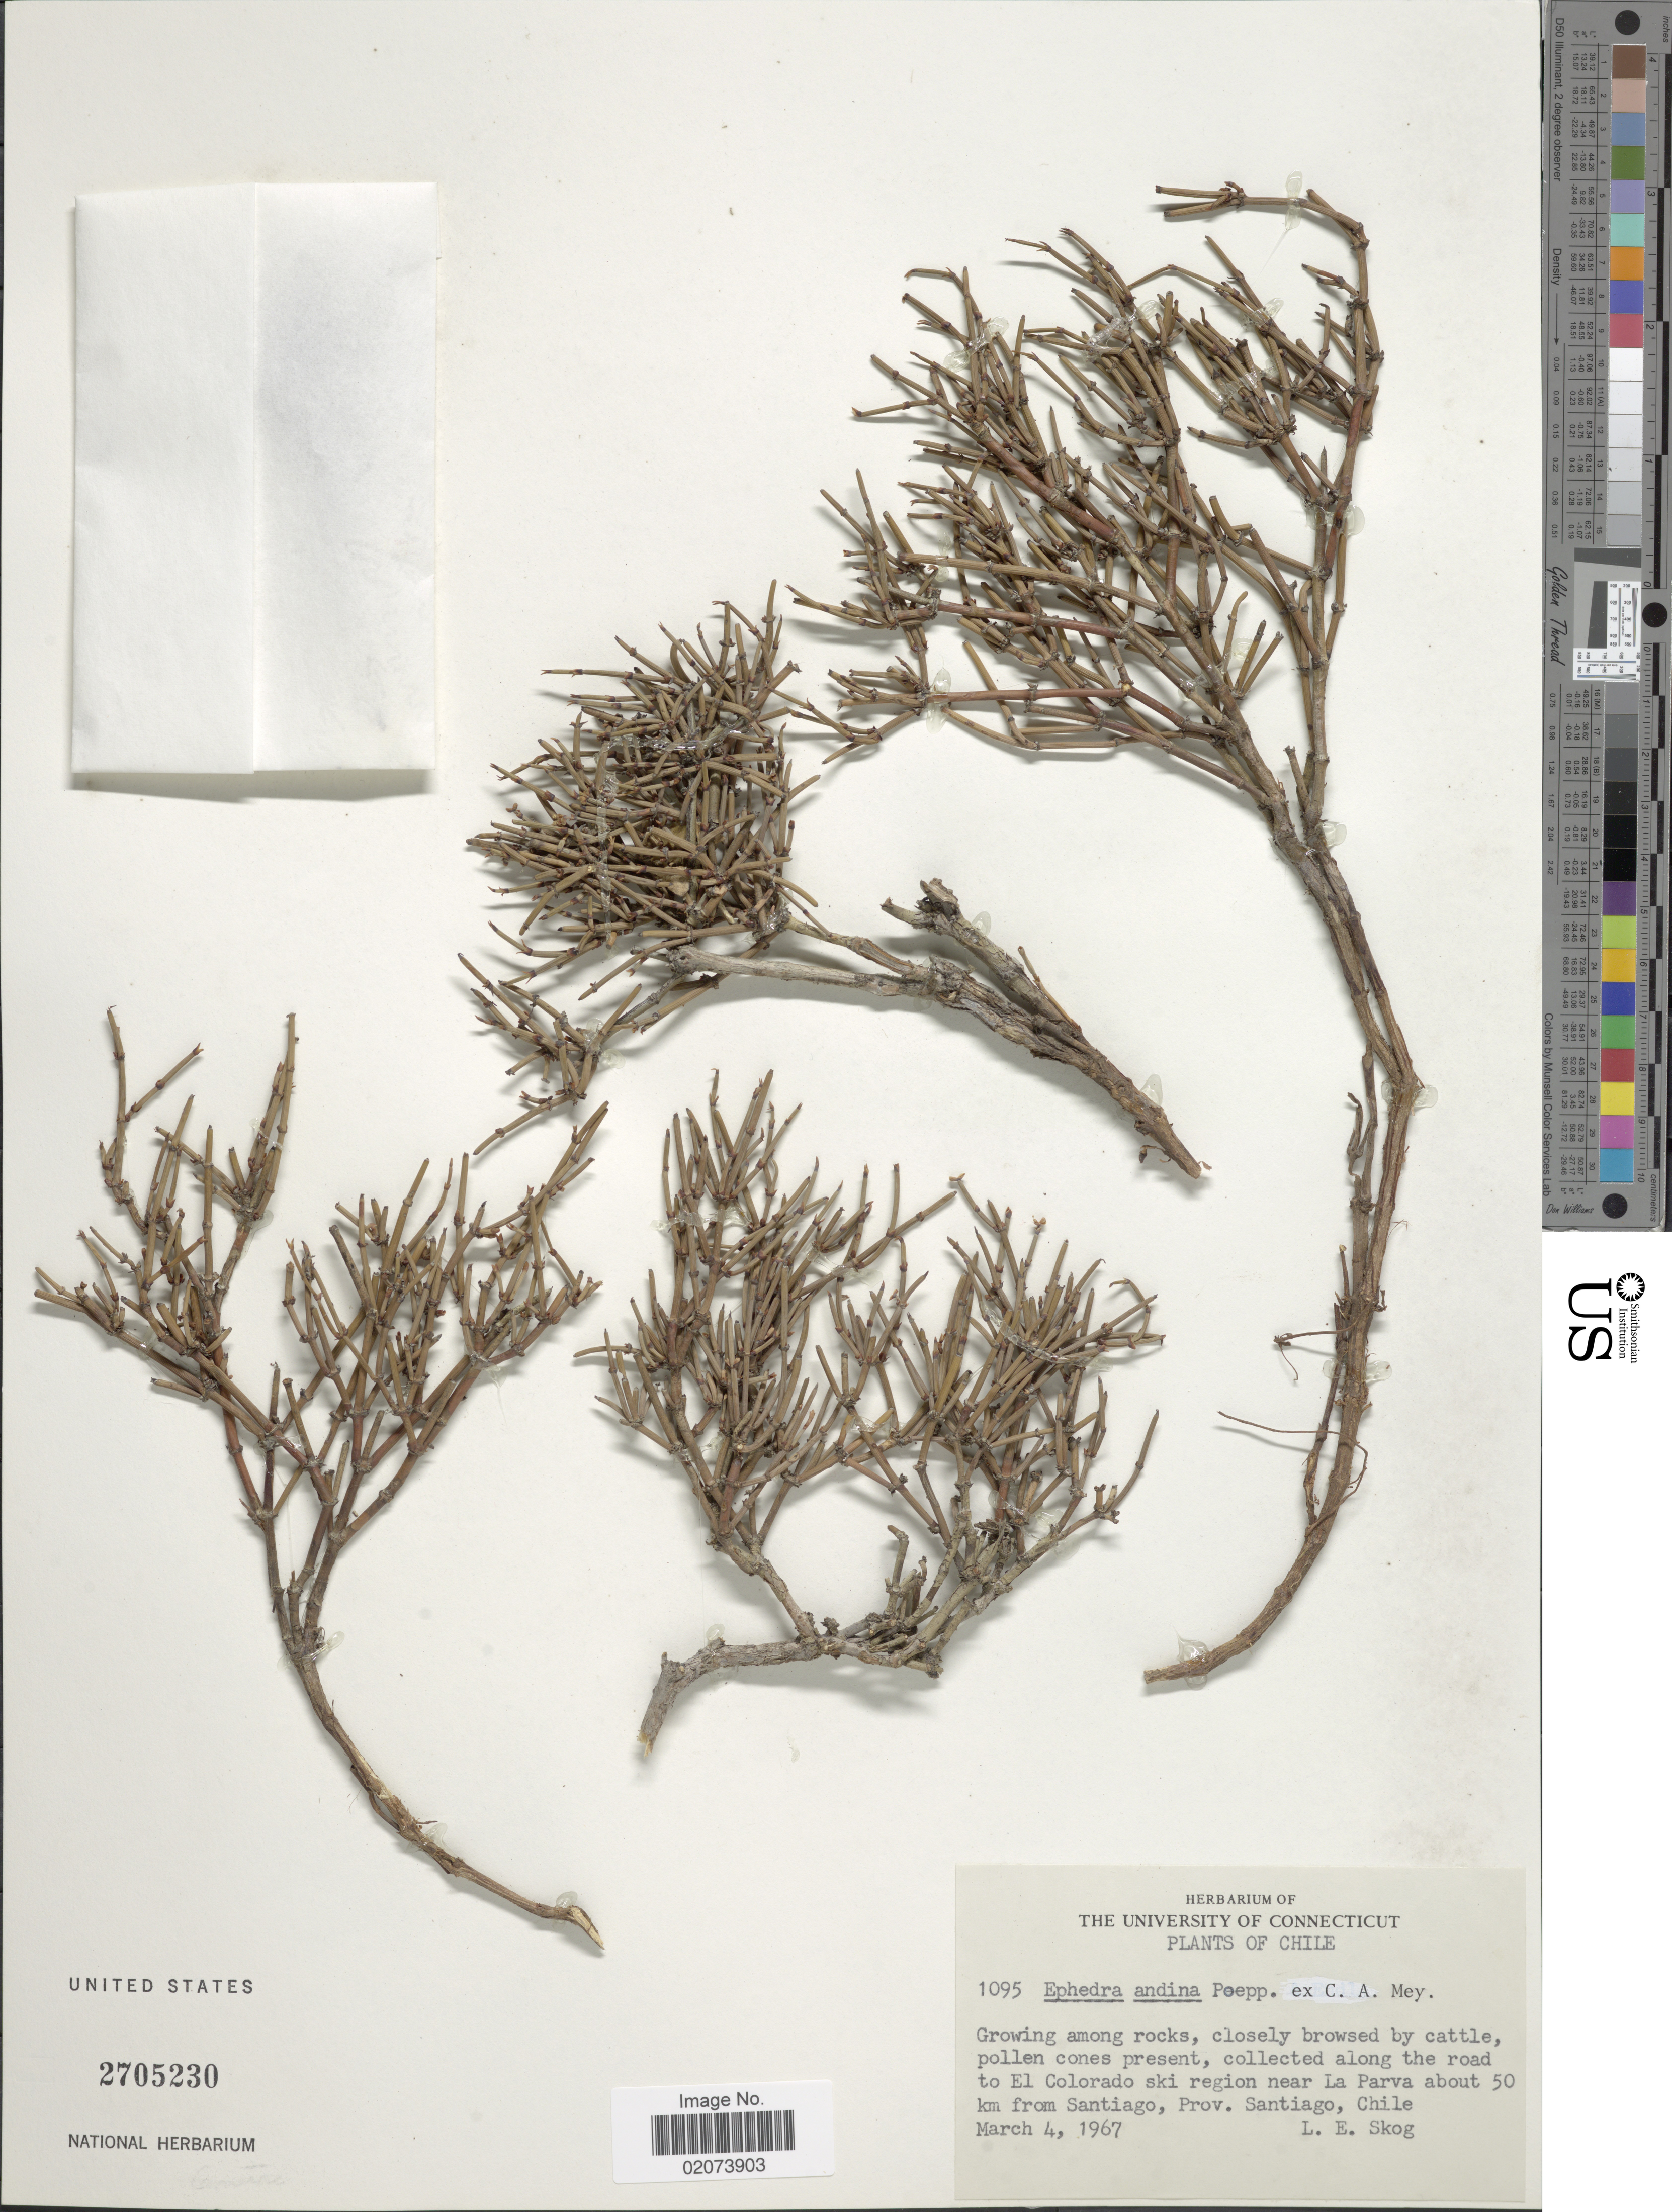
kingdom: Plantae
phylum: Tracheophyta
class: Gnetopsida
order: Ephedrales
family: Ephedraceae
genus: Ephedra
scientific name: Ephedra chilensis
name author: C. Presl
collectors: L. E. Skog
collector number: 1095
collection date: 1967-03-04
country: Chile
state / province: Región Metropolitana (RM)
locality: Along the road to El Colorado ski region near La Parva about 50 km from Santiago, Prov. Santiago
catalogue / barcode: US 2705230